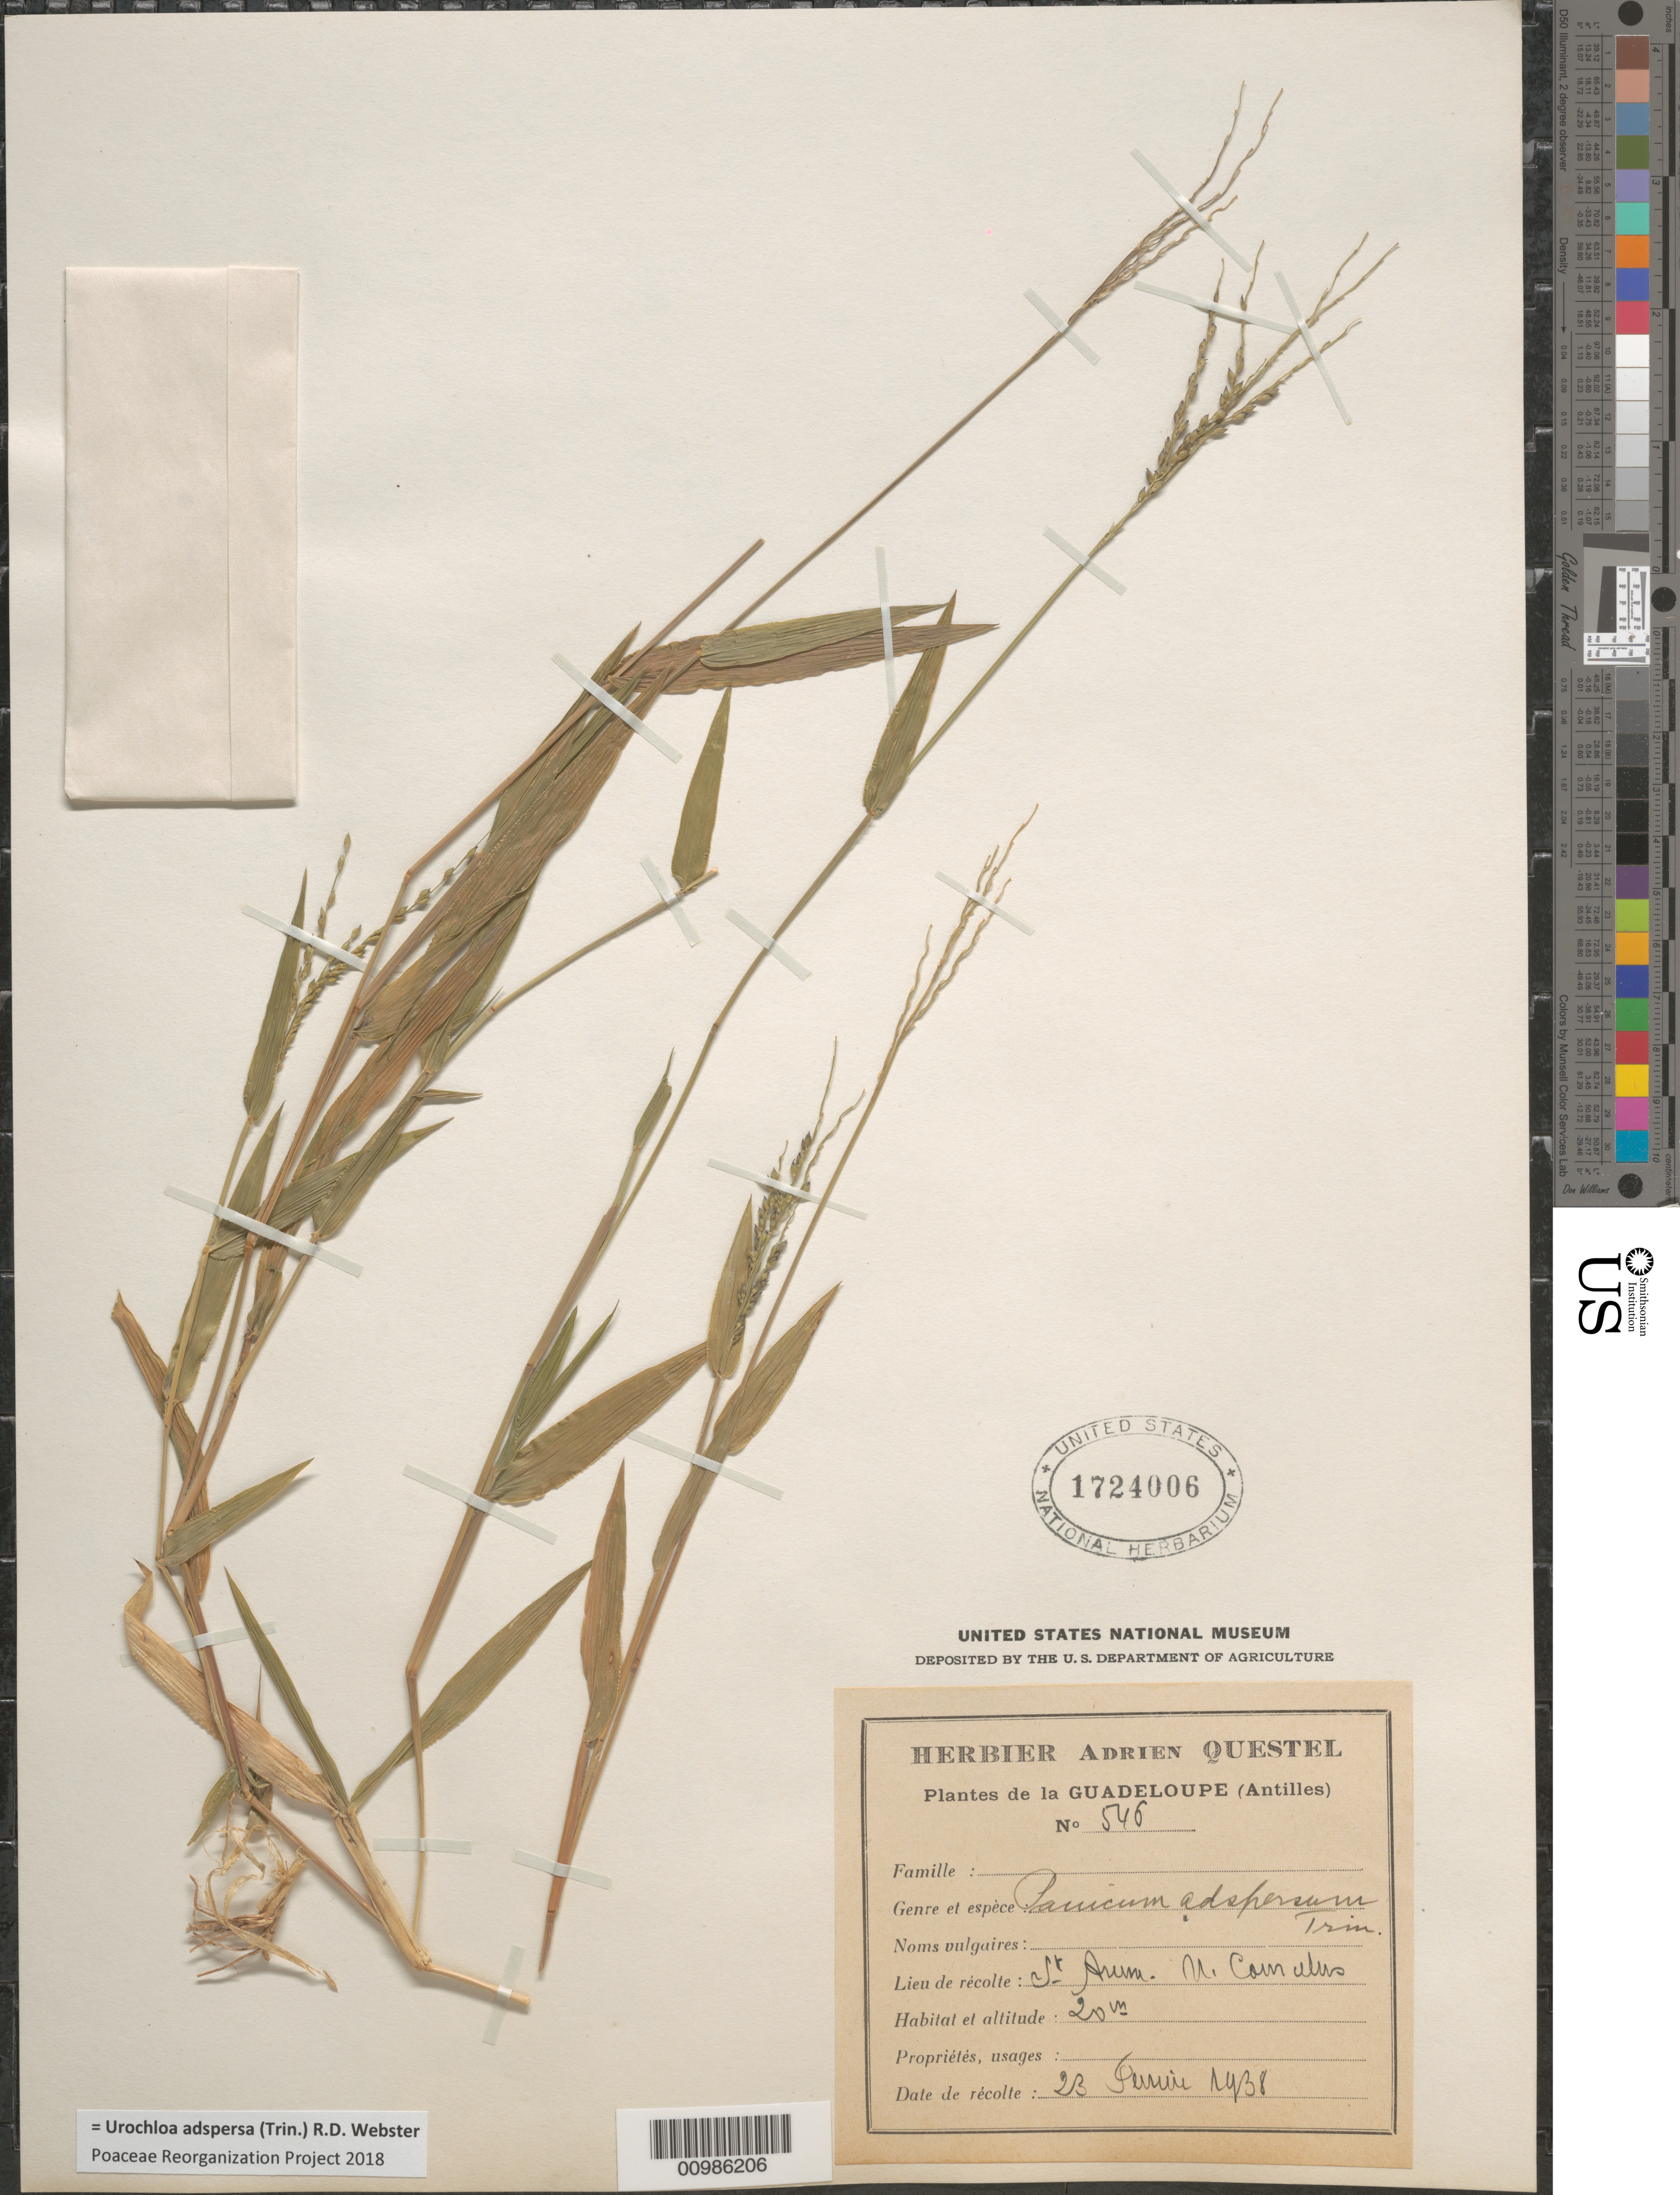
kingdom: Plantae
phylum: Tracheophyta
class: Liliopsida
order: Poales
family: Poaceae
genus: Brachiaria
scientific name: Brachiaria echinulata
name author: (Mez) Parodi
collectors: A. Questel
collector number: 546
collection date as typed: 23 Feb 1938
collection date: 1938-02-23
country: Guadeloupe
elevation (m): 20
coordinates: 0 N, 0 E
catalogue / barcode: US 1724006